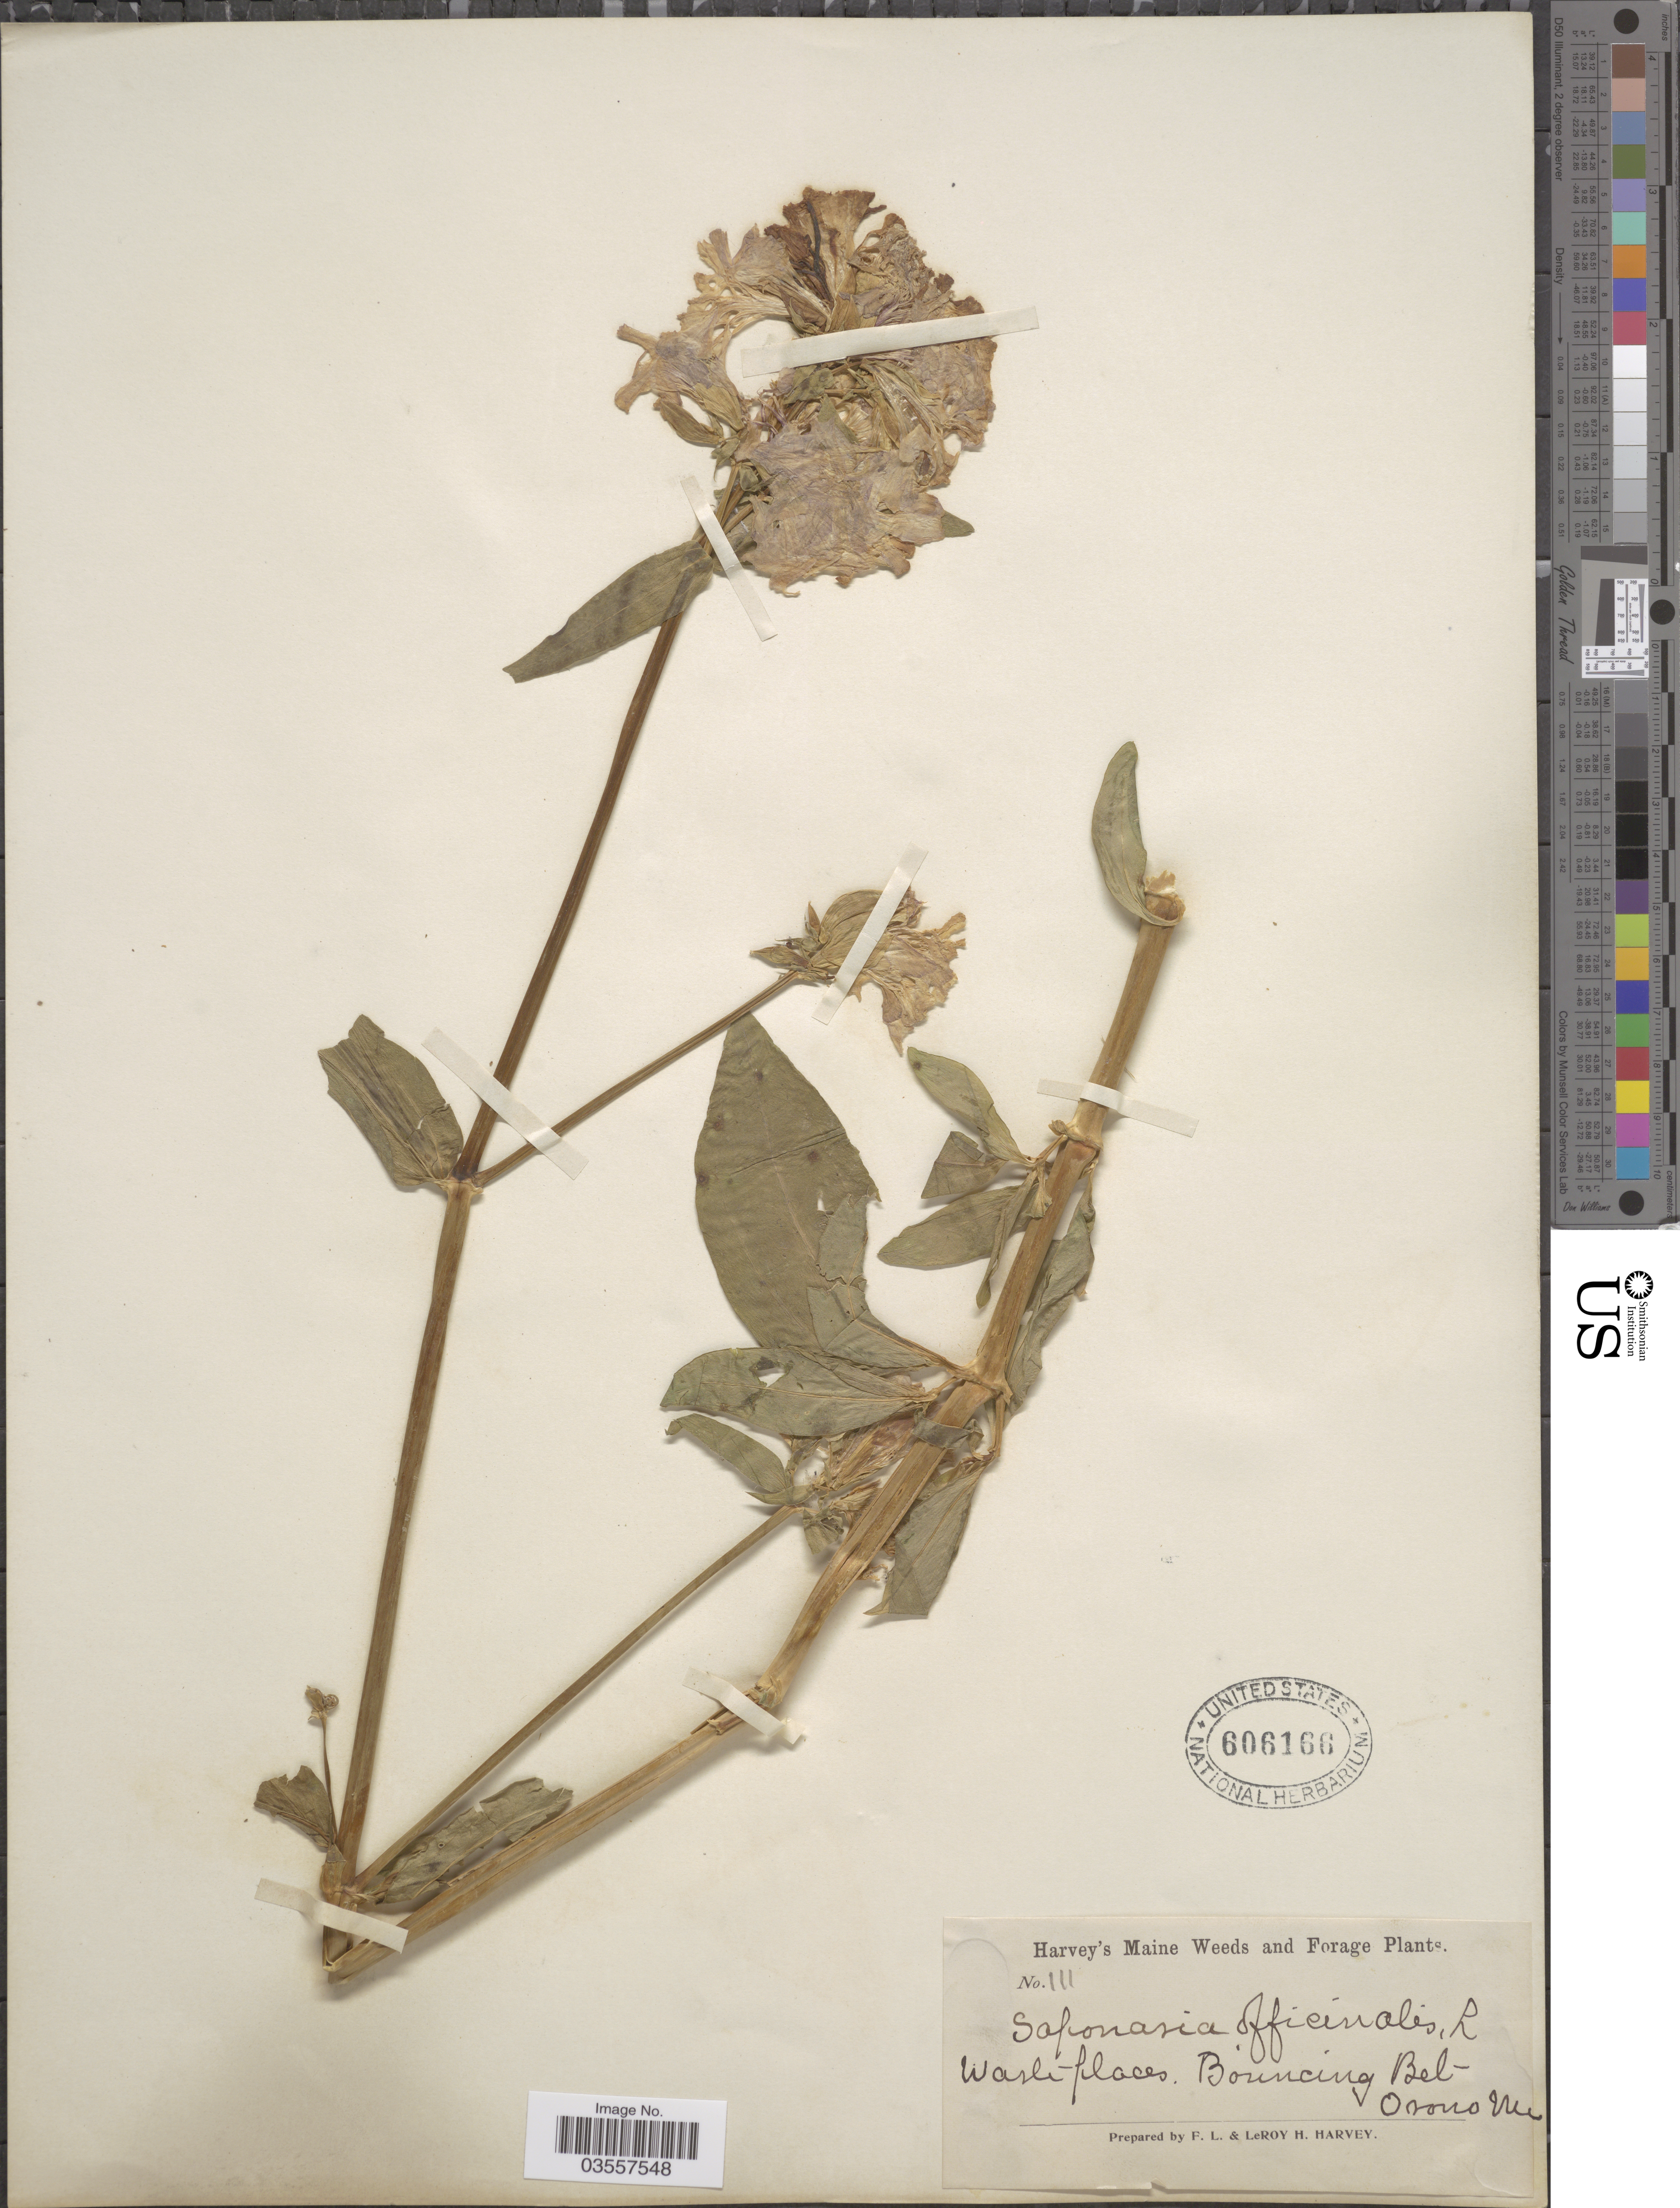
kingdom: Plantae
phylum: Tracheophyta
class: Magnoliopsida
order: Caryophyllales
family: Caryophyllaceae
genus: Saponaria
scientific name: Saponaria officinalis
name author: L.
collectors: F. L. Harvey & L. H. Harvey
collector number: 111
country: United States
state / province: Maine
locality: Bouncing Bel - Orono.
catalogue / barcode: US 606166